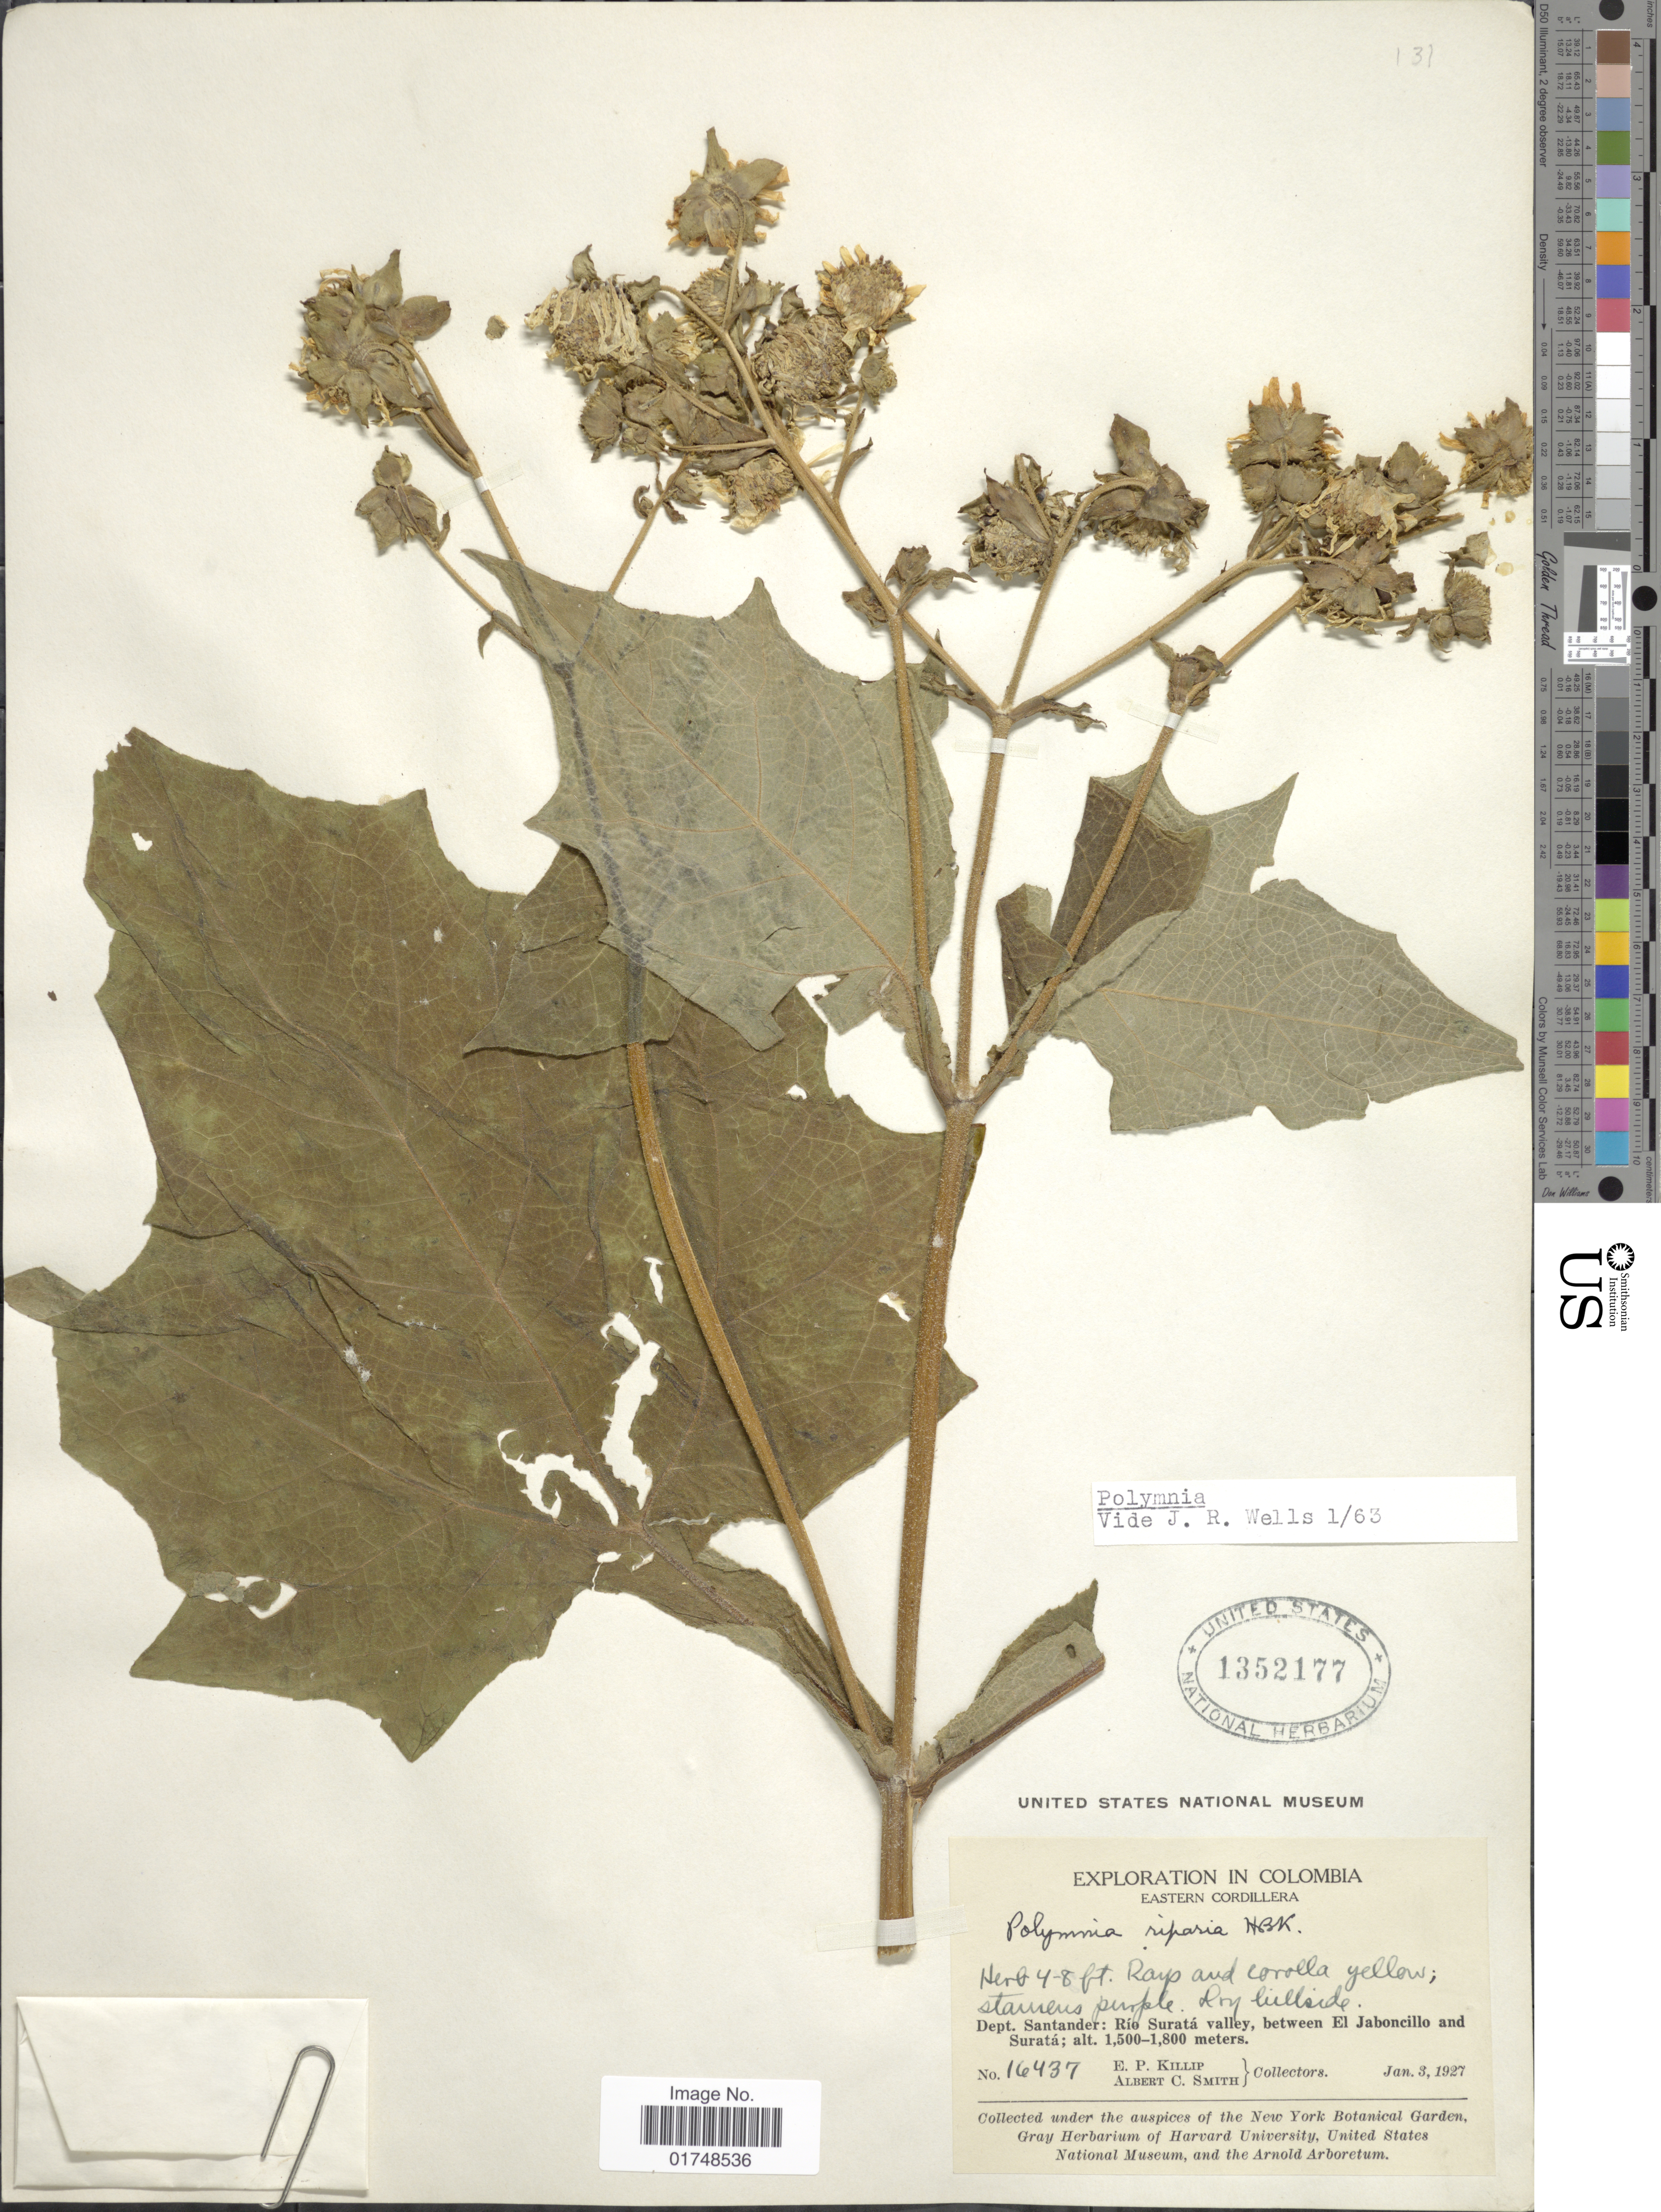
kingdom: Plantae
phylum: Tracheophyta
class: Magnoliopsida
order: Asterales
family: Asteraceae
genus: Smallanthus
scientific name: Smallanthus riparius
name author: (Kunth) H. Rob.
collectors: E. P. Killip & A. C. Smith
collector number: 16437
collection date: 1927-01-03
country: Colombia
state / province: Santander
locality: Eastern Cordillera. Dept. Santander: Rio Surata Valley, between El Jaboncillo and Surata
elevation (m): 1500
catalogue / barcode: US 1352177